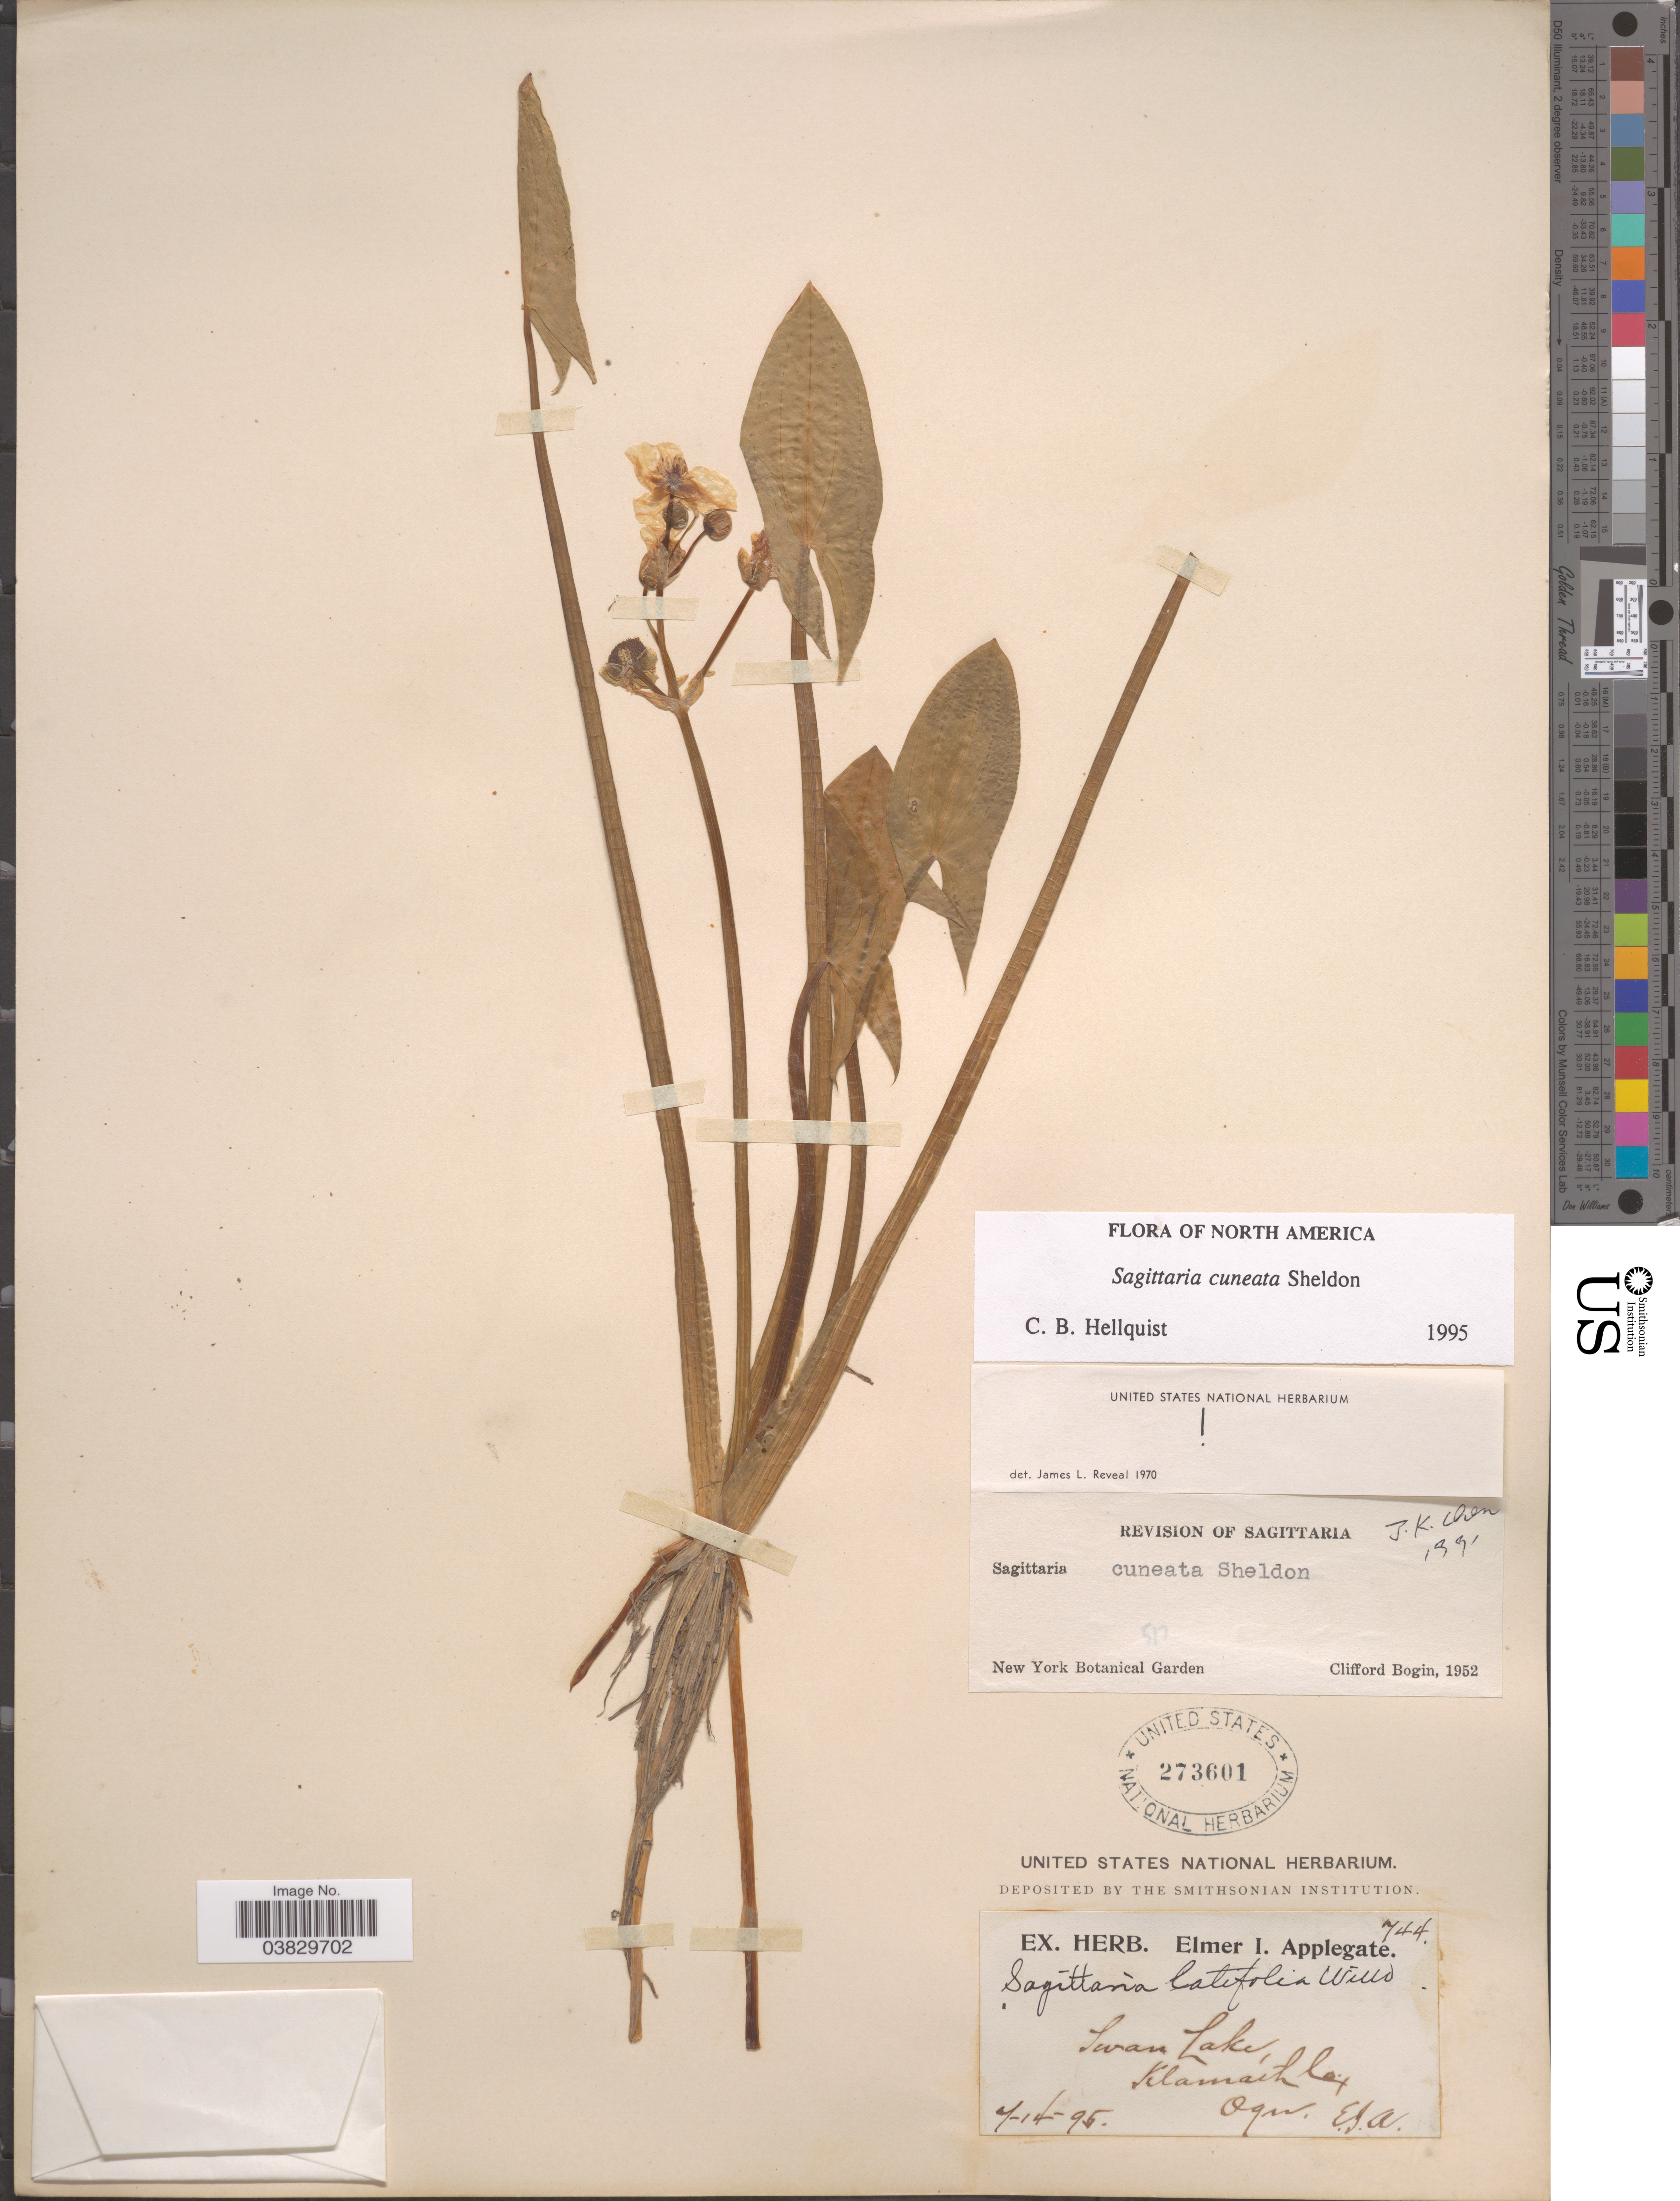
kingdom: Plantae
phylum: Tracheophyta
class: Liliopsida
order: Alismatales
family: Alismataceae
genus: Sagittaria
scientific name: Sagittaria cuneata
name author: E. Sheld.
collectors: E. I. Applegate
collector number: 744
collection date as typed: Transcribed d/m/y: 14/7/95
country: United States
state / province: Oregon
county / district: Klamath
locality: Swan Lake, Klamath Co.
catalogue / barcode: US 273601